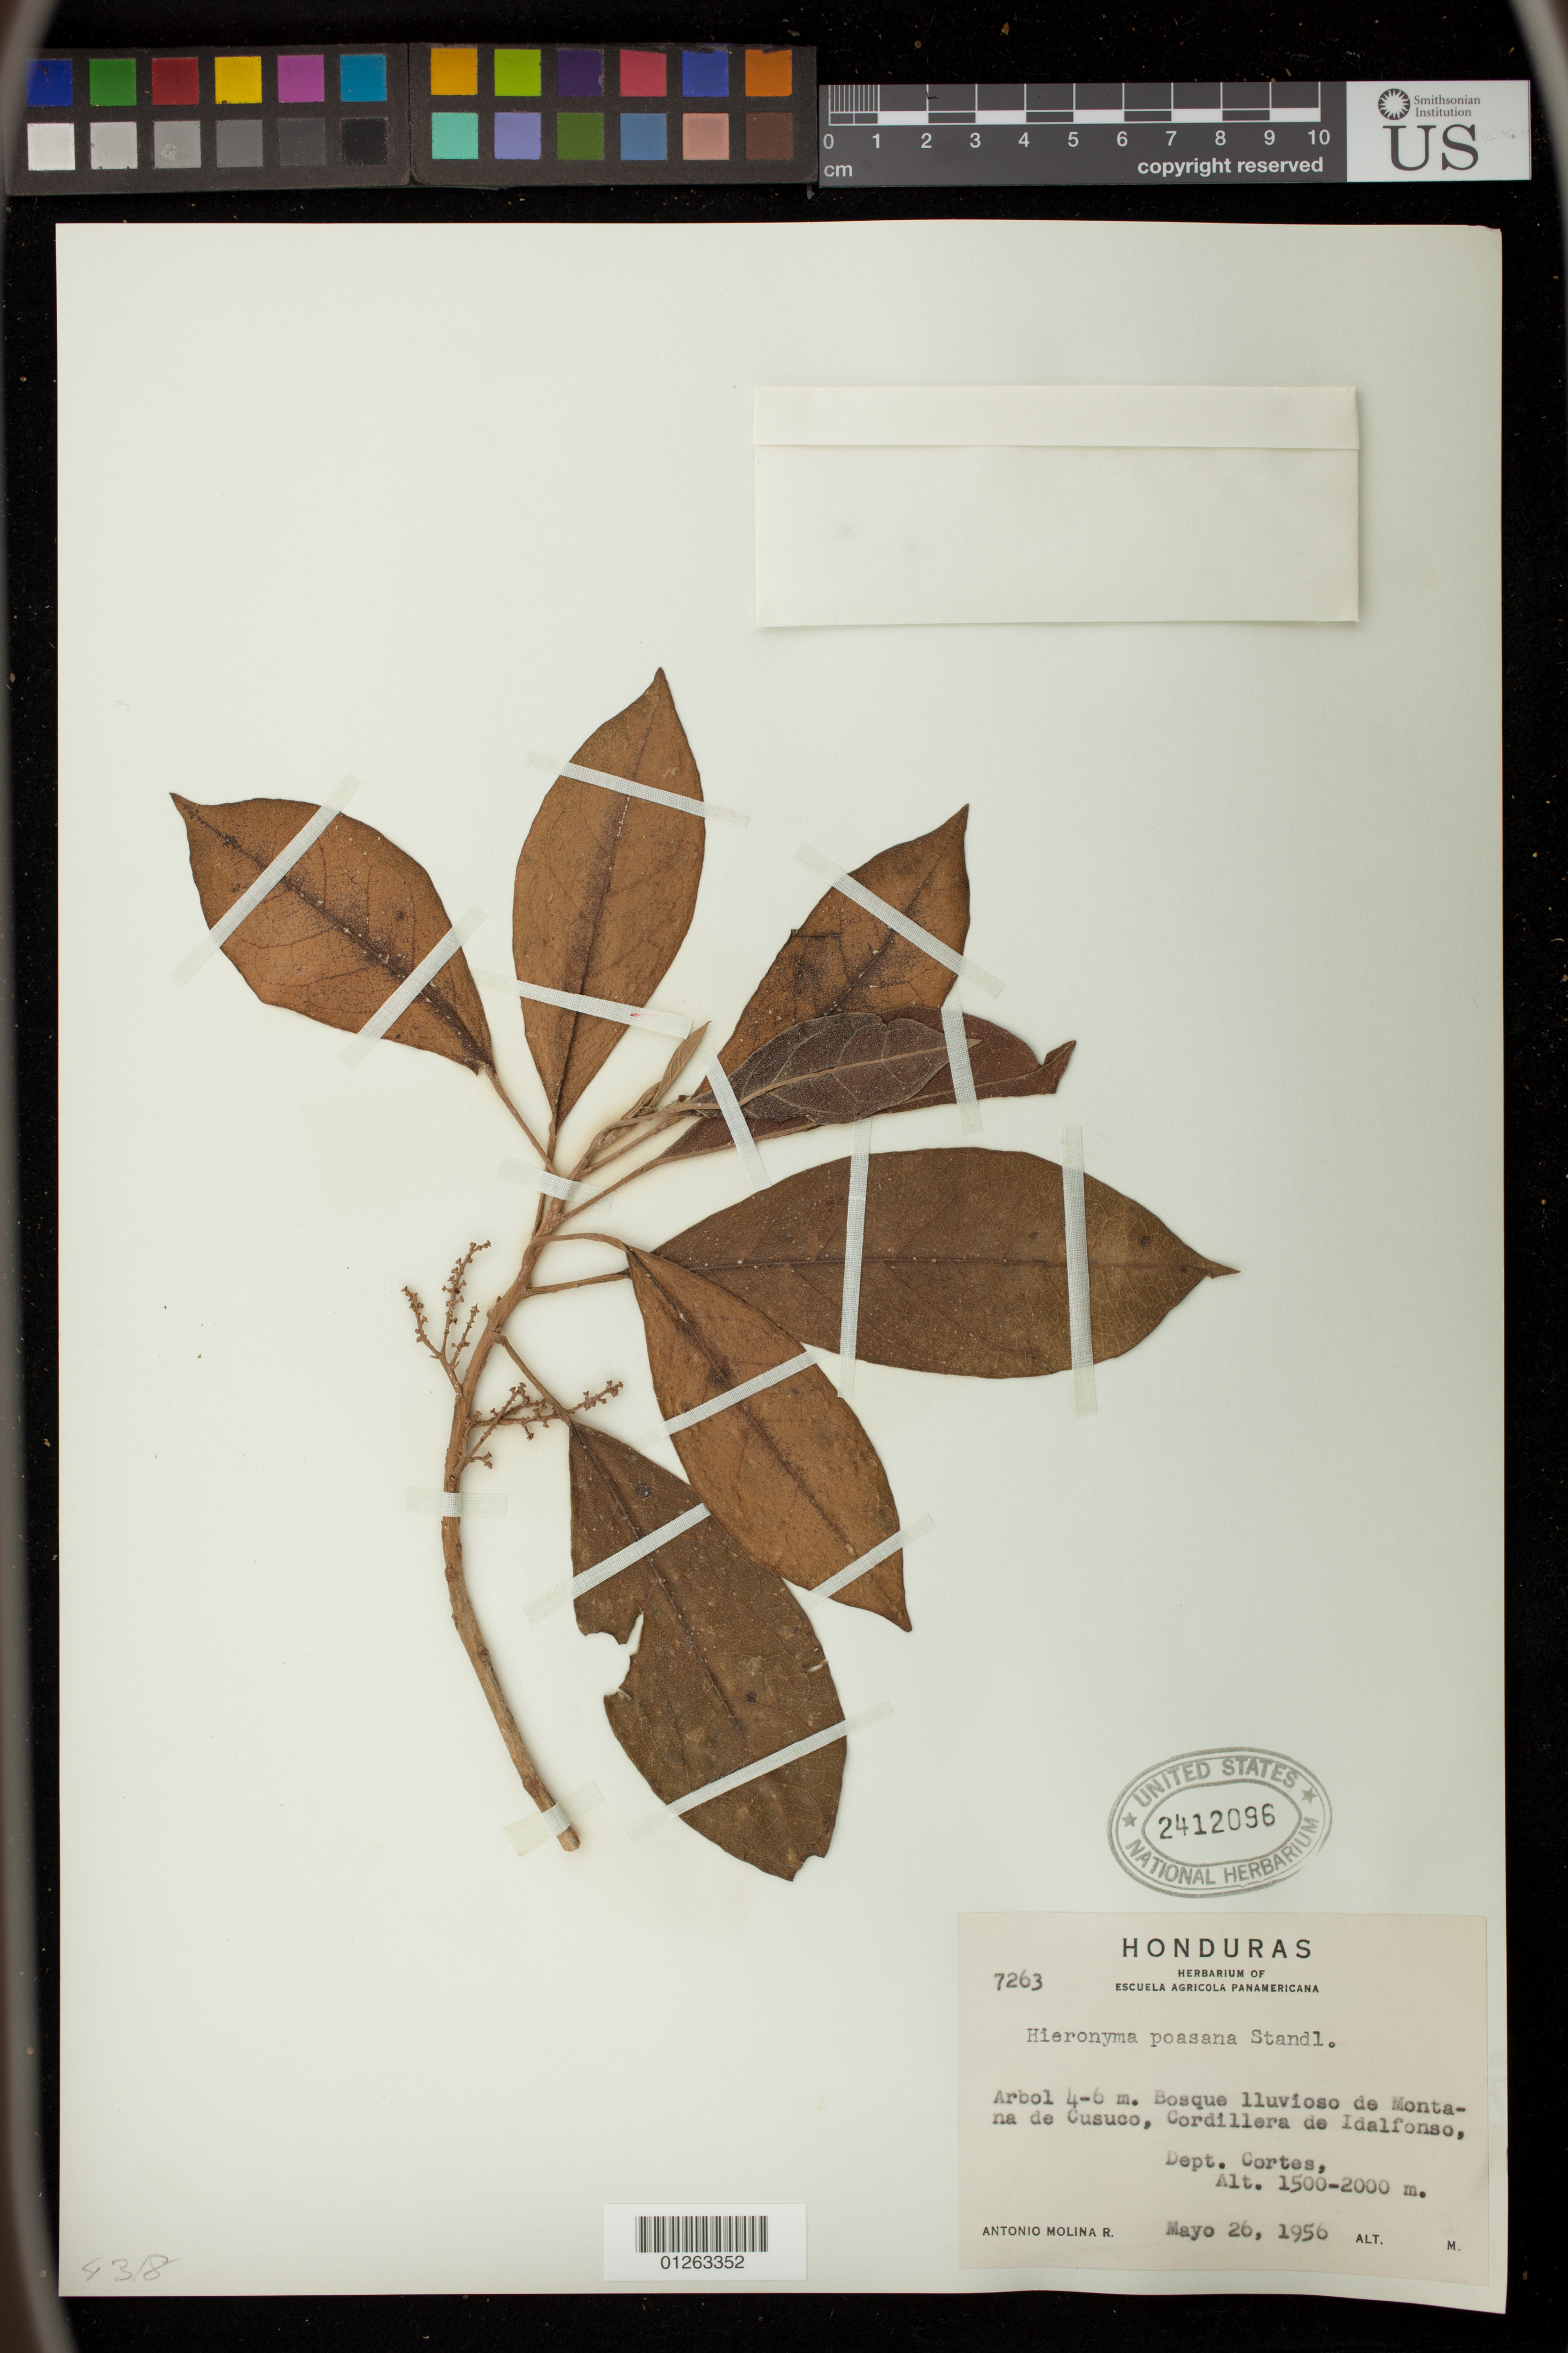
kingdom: Plantae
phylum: Tracheophyta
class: Magnoliopsida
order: Malpighiales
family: Phyllanthaceae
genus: Hieronyma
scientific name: Hieronyma poasana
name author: Standl.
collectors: A. Molina R.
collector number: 7263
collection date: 1956-05-26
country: Honduras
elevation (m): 1500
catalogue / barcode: US 2412096